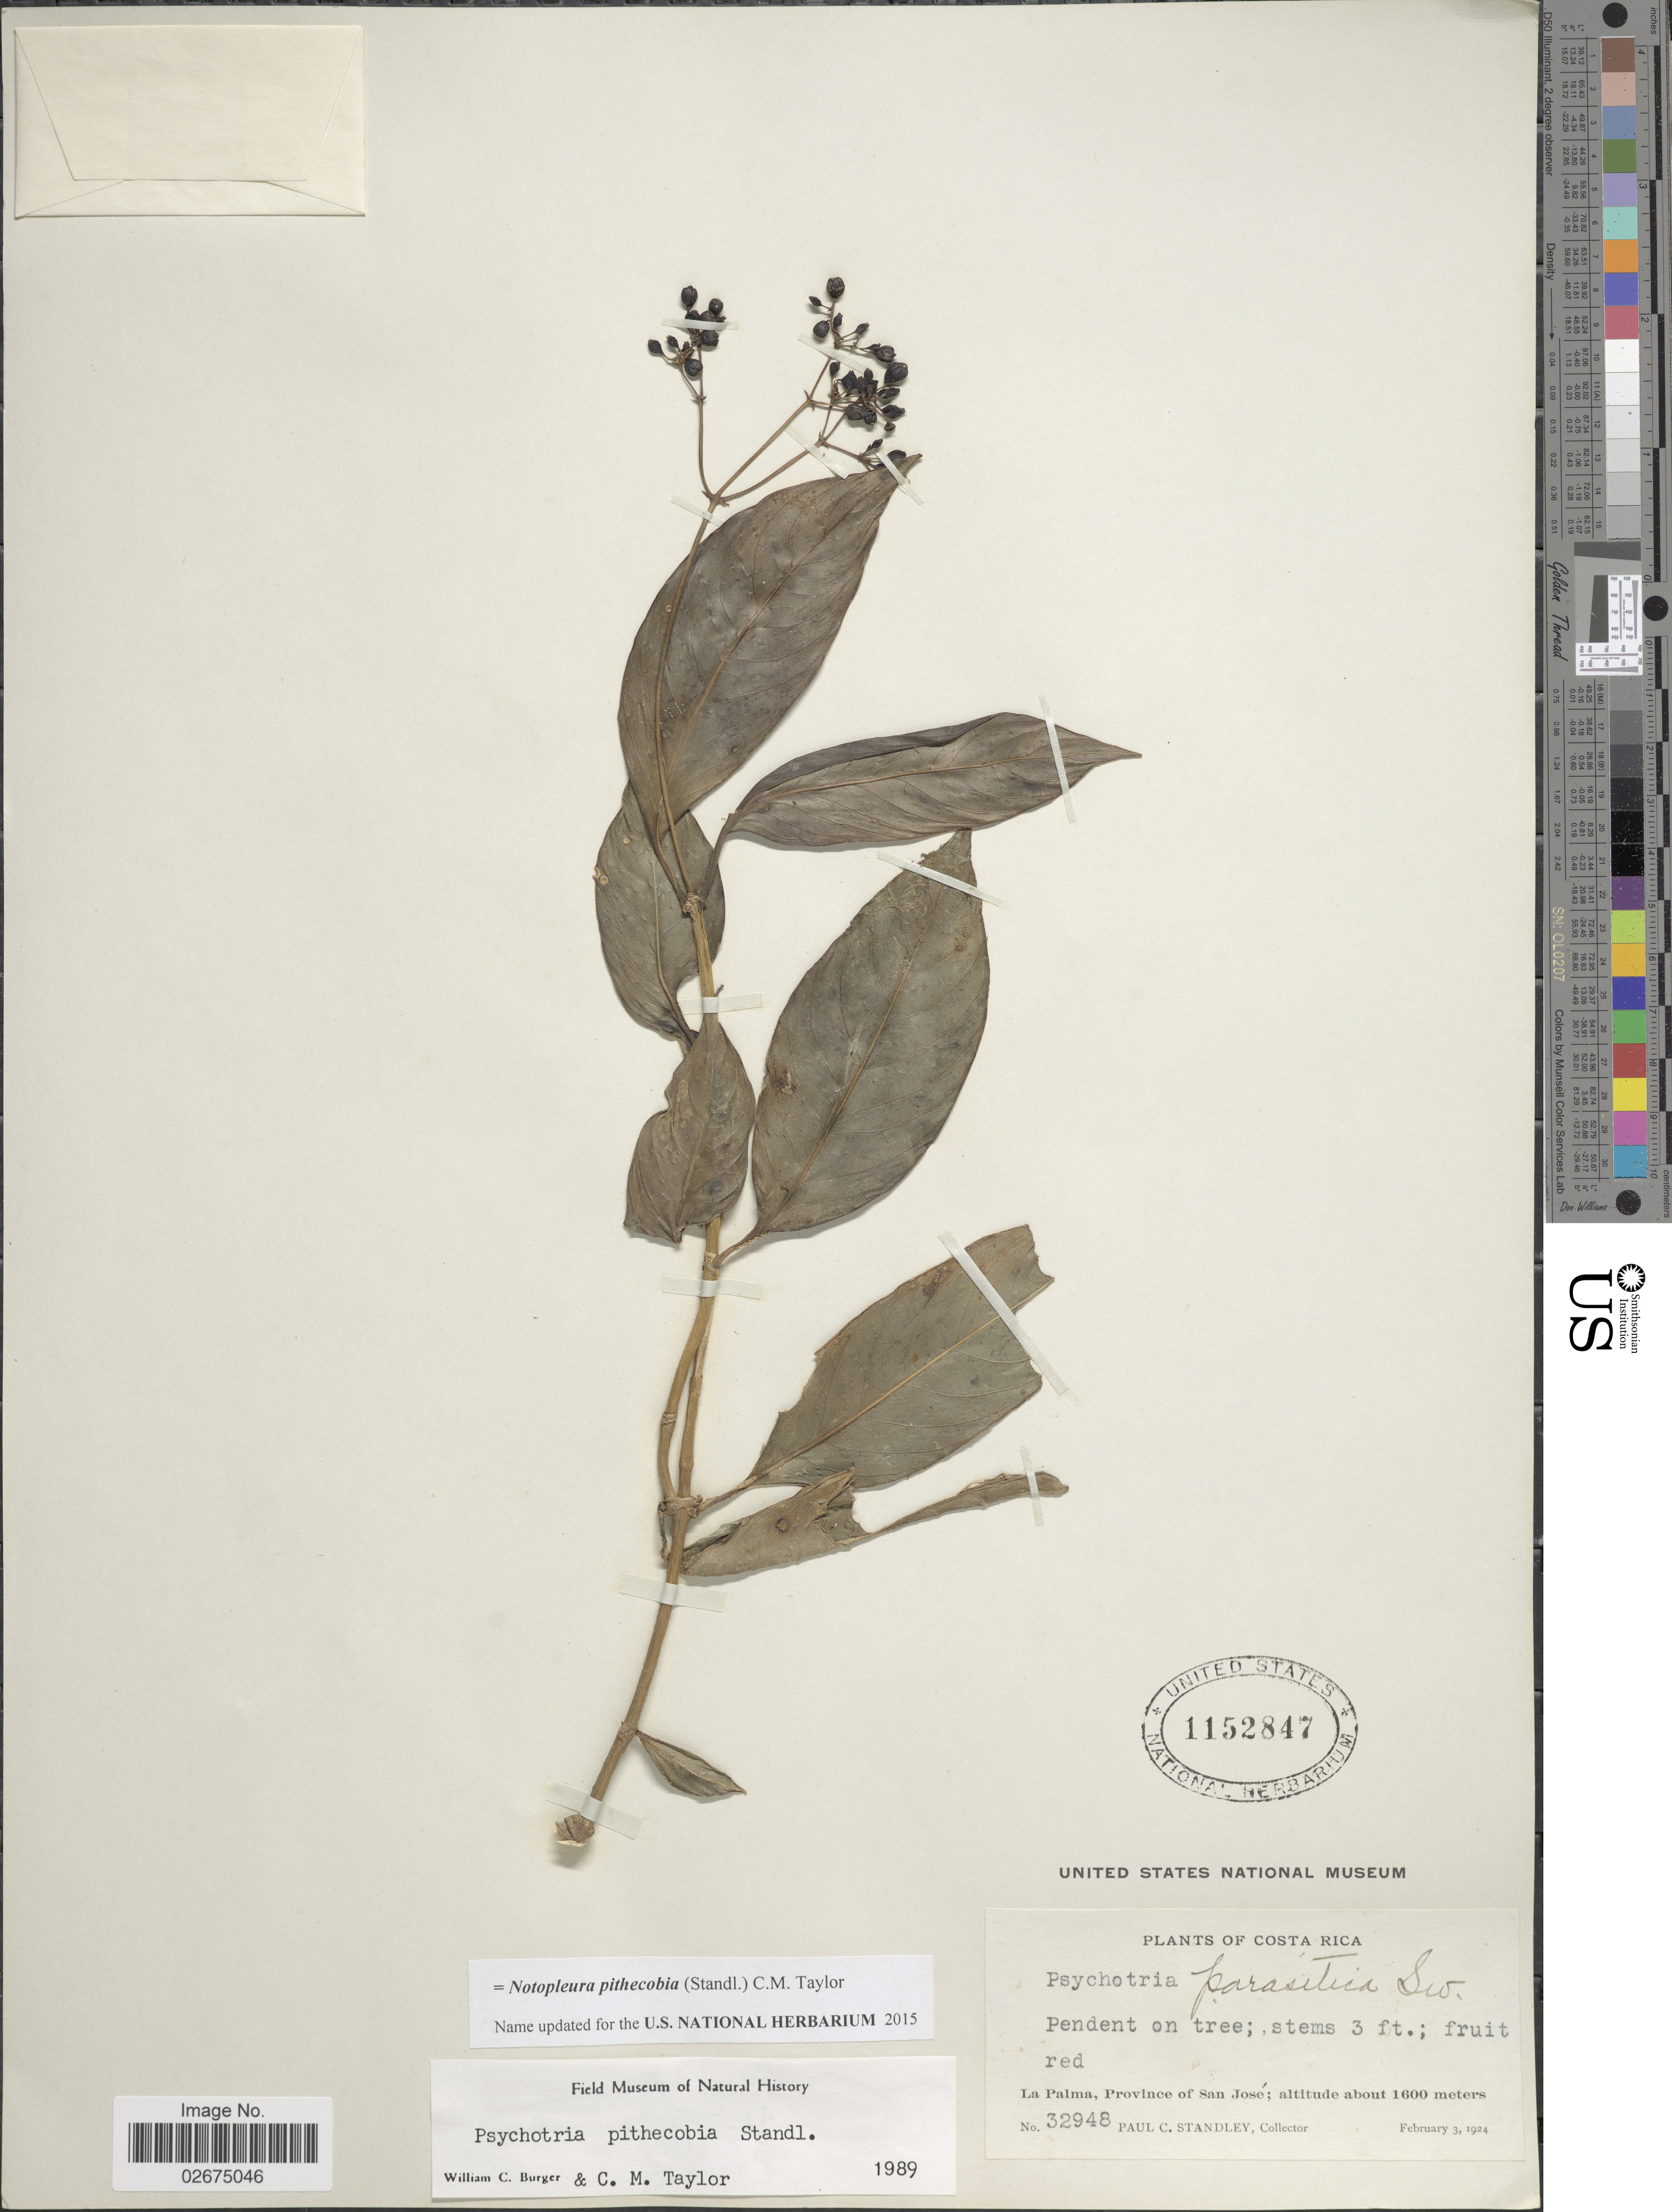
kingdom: Plantae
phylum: Tracheophyta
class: Magnoliopsida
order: Gentianales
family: Rubiaceae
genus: Notopleura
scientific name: Notopleura pithecobia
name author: (Standl.) C.M. Taylor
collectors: P. C. Standley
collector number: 32948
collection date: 1924-02-03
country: Costa Rica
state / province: San José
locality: La Palma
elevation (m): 1600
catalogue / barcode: US 1152847